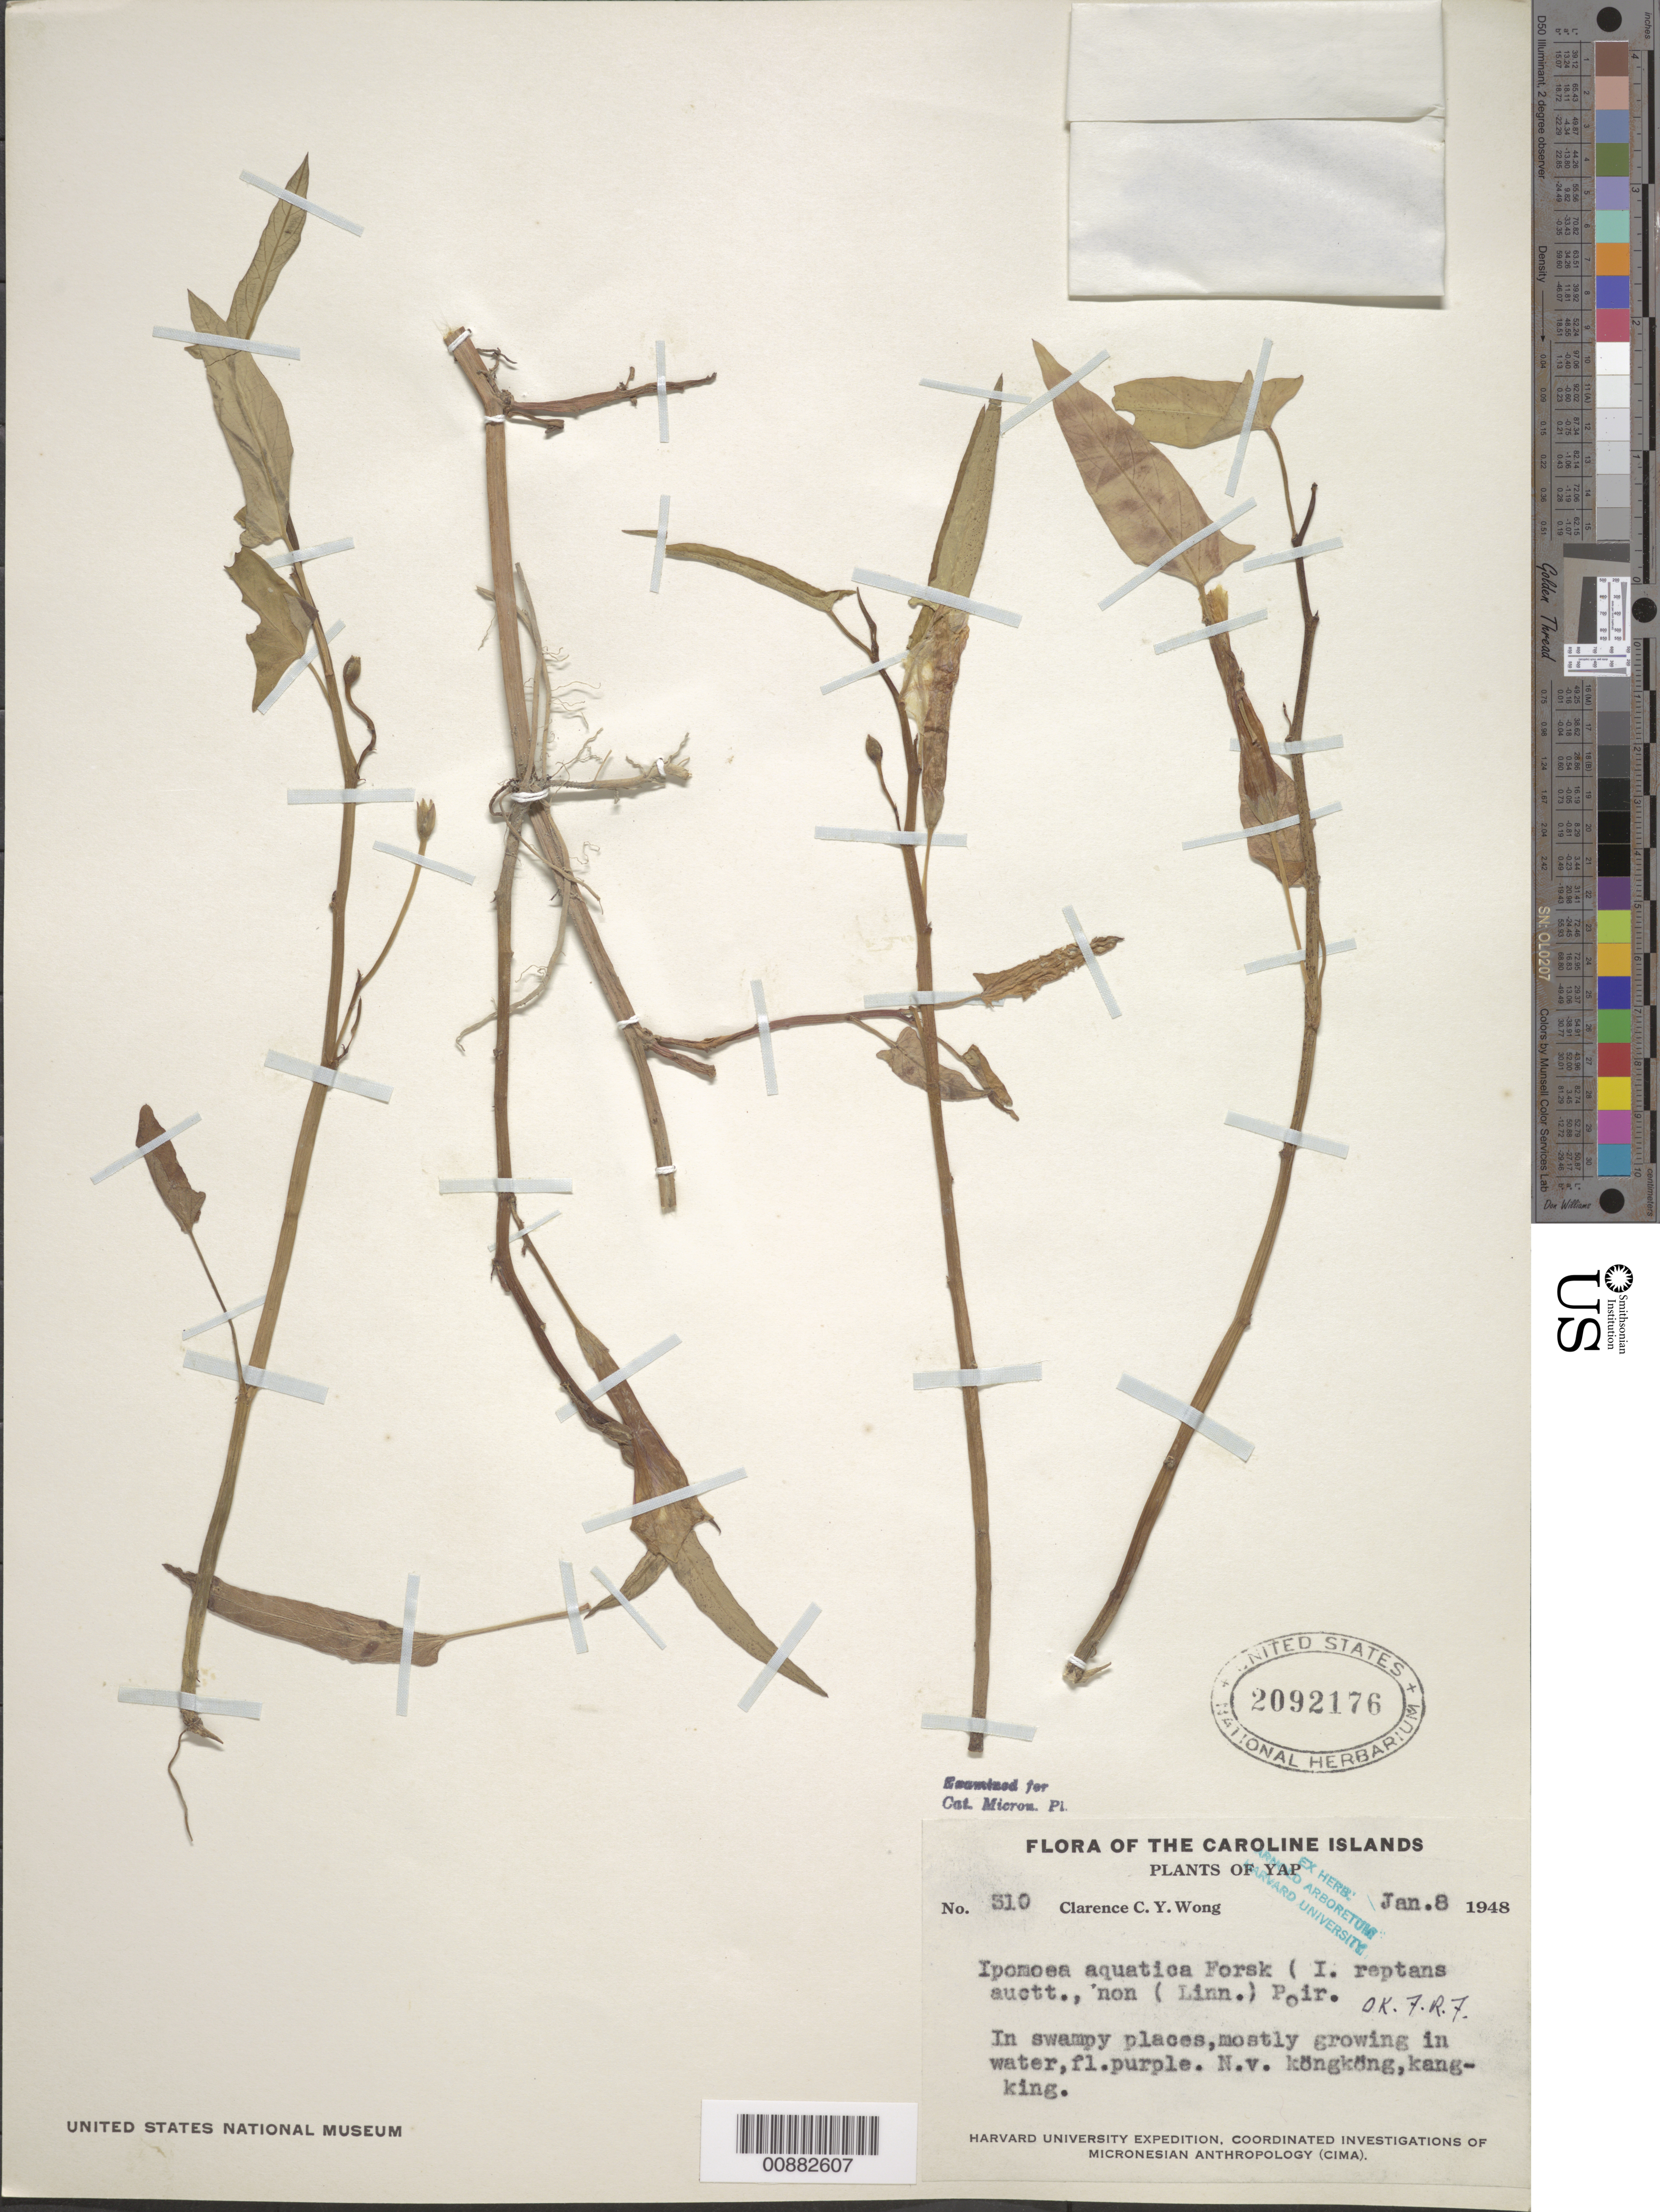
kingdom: Plantae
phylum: Tracheophyta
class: Magnoliopsida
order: Solanales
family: Convolvulaceae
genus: Ipomoea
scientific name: Ipomoea aquatica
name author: Forssk.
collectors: C. Wong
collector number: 310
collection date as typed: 08 Jan 1948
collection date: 1948-01-08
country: Micronesia, Federated States of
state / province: Yap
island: Yap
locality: In swampy places, mostly growing in water.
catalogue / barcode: US 2092176